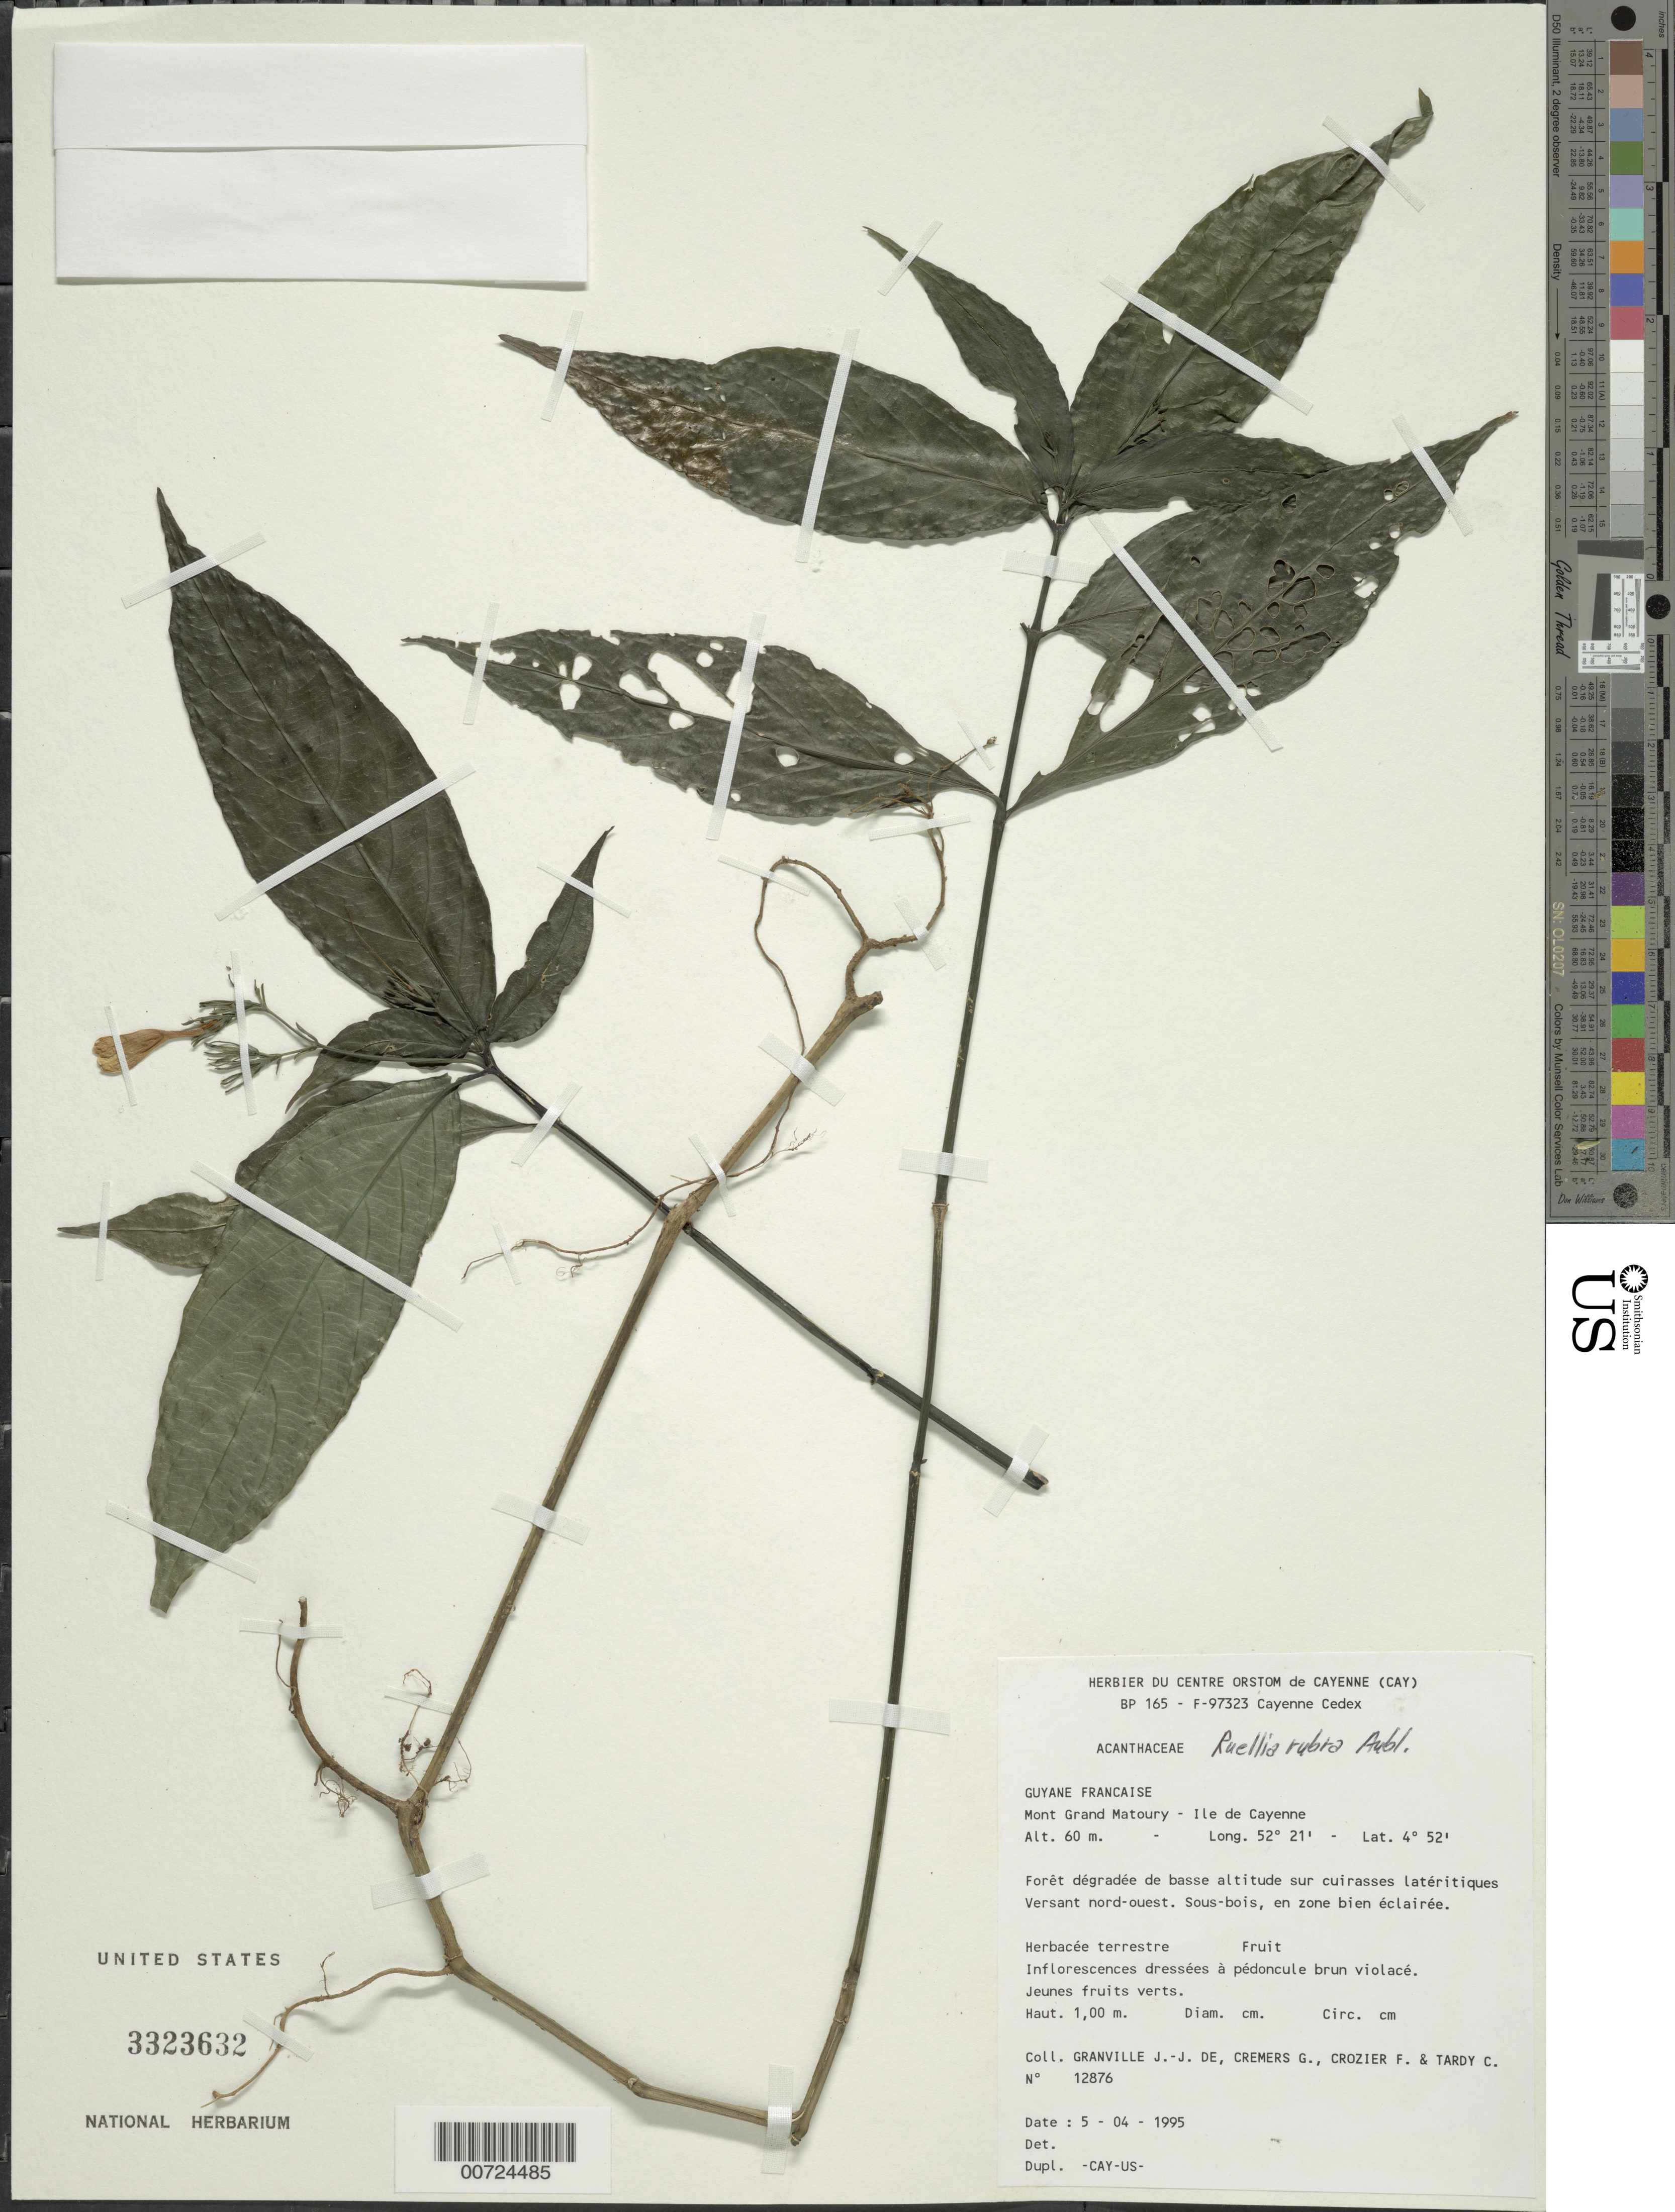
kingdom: Plantae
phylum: Tracheophyta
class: Magnoliopsida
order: Lamiales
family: Acanthaceae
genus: Ruellia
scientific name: Ruellia rubra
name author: Aubl.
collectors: J.-J. de Granville, G. Cremers, F. Crozier & C. Tardy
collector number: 12876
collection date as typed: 5-Apr-95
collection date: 1995-04-05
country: French Guiana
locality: Mont Grand Matoury, Ile de Cayenne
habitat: Disturbed forest of low altitude, on laterite; understory in very bright area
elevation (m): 60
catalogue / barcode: US 3323632